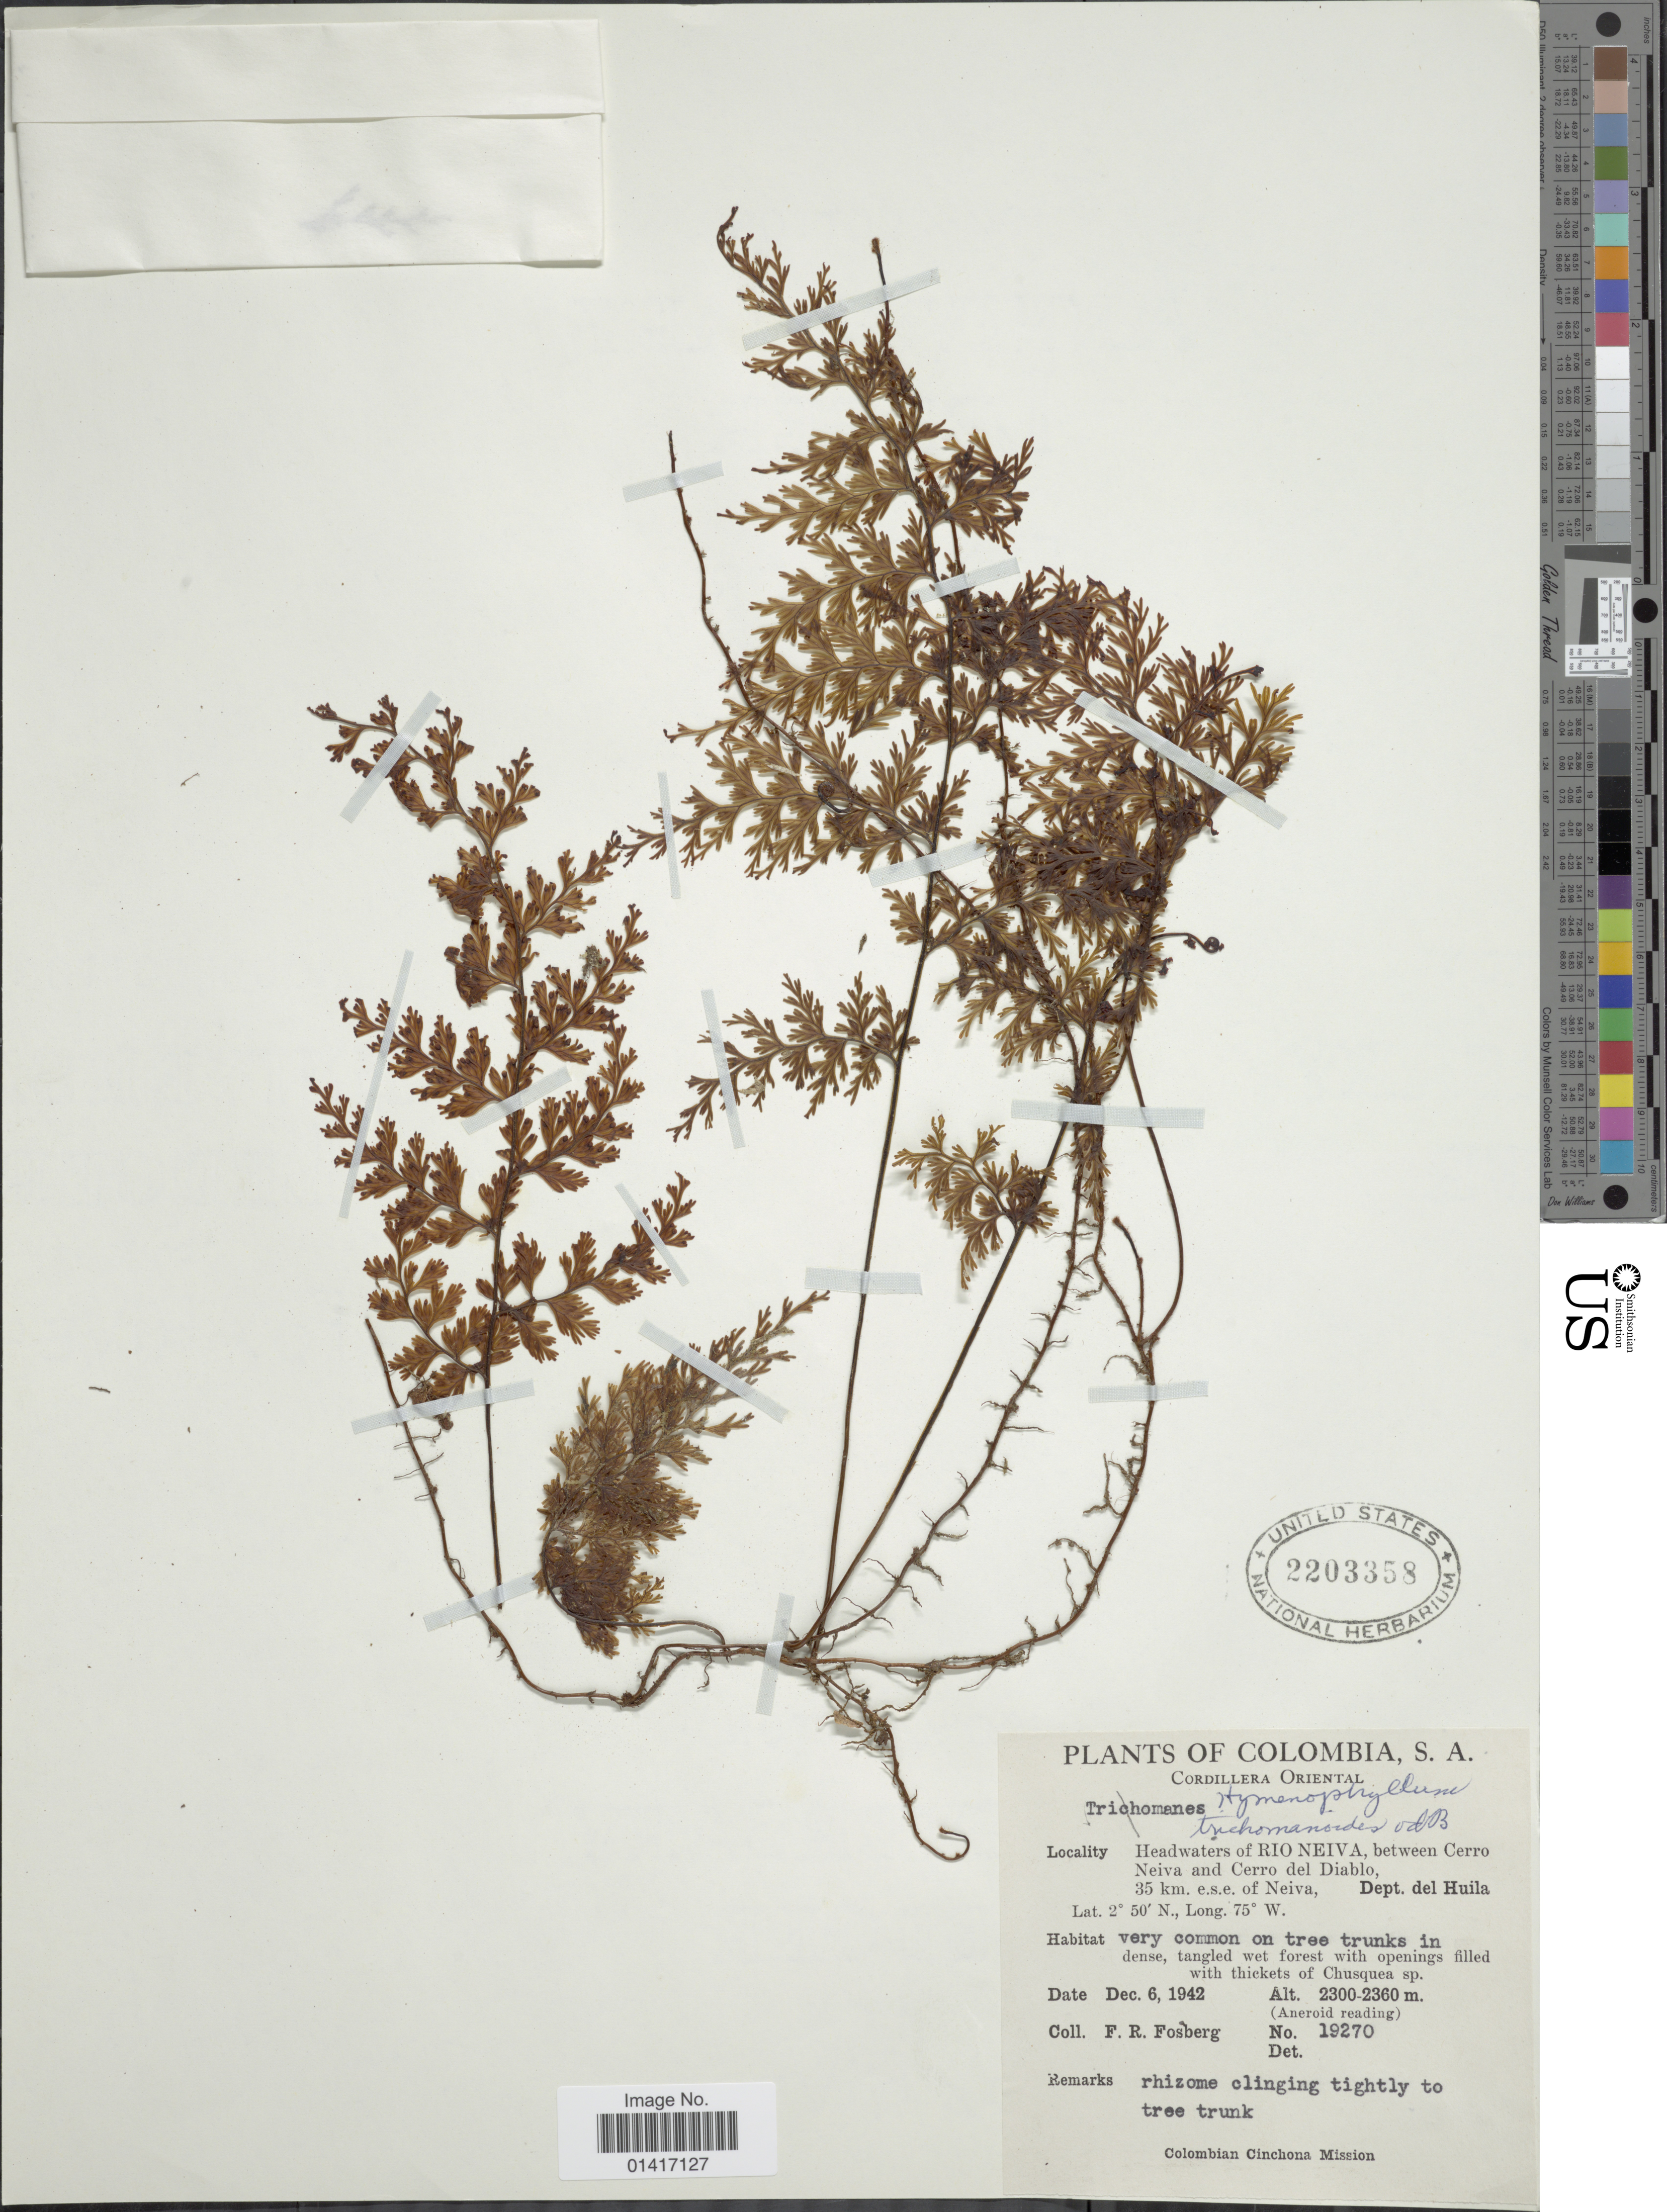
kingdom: Plantae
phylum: Tracheophyta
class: Polypodiopsida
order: Hymenophyllales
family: Hymenophyllaceae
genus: Hymenophyllum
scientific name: Hymenophyllum trichomanoides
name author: Bosch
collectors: F. R. Fosberg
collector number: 19270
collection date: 1942-12-06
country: Colombia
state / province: Huila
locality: Cordillera Oriental. Headwaters of Rio Neiva, between Cerro Neiva and Cerro del Diablo, 35 km. e.s.e. of Neiva, Dept. de Huila.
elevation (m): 2300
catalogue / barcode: US 2203358